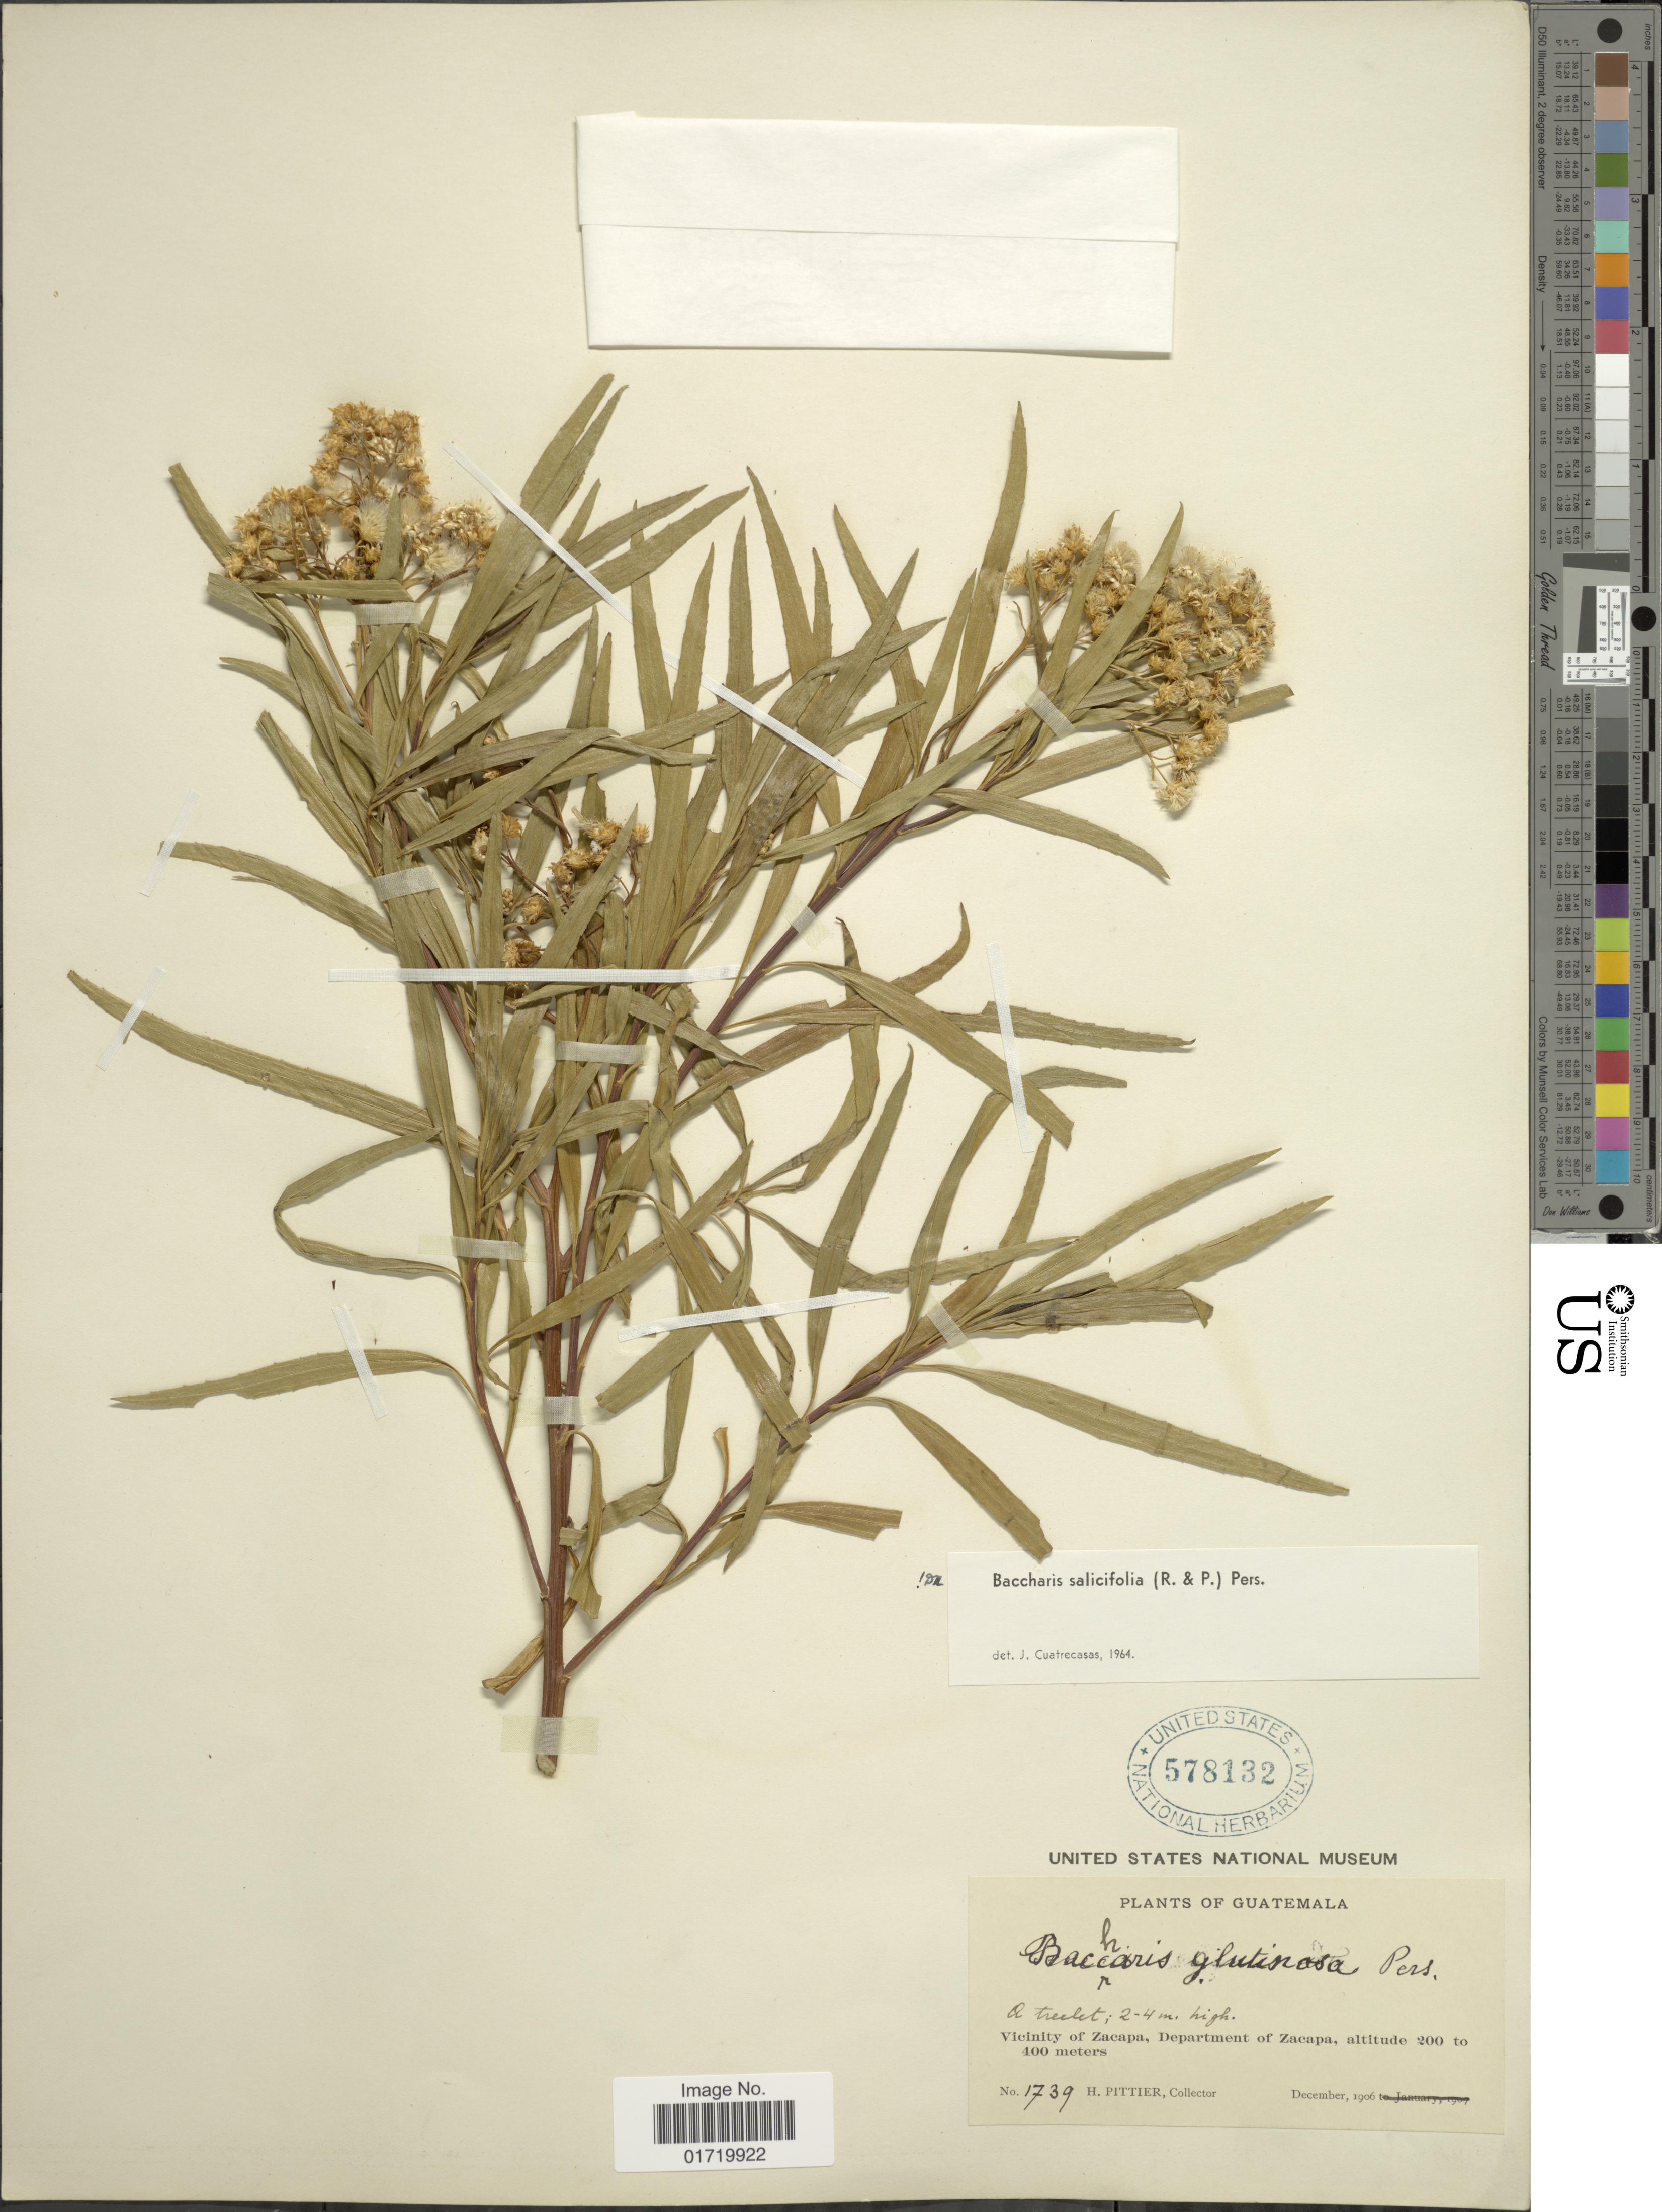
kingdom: Plantae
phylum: Tracheophyta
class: Magnoliopsida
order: Asterales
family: Asteraceae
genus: Baccharis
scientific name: Baccharis salicifolia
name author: (Ruiz & Pav.) Pers.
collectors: H. F. Pittier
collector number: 1739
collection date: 1906-12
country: Guatemala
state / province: Zacapa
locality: Vicinity of Zacapa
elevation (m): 200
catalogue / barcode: US 578132